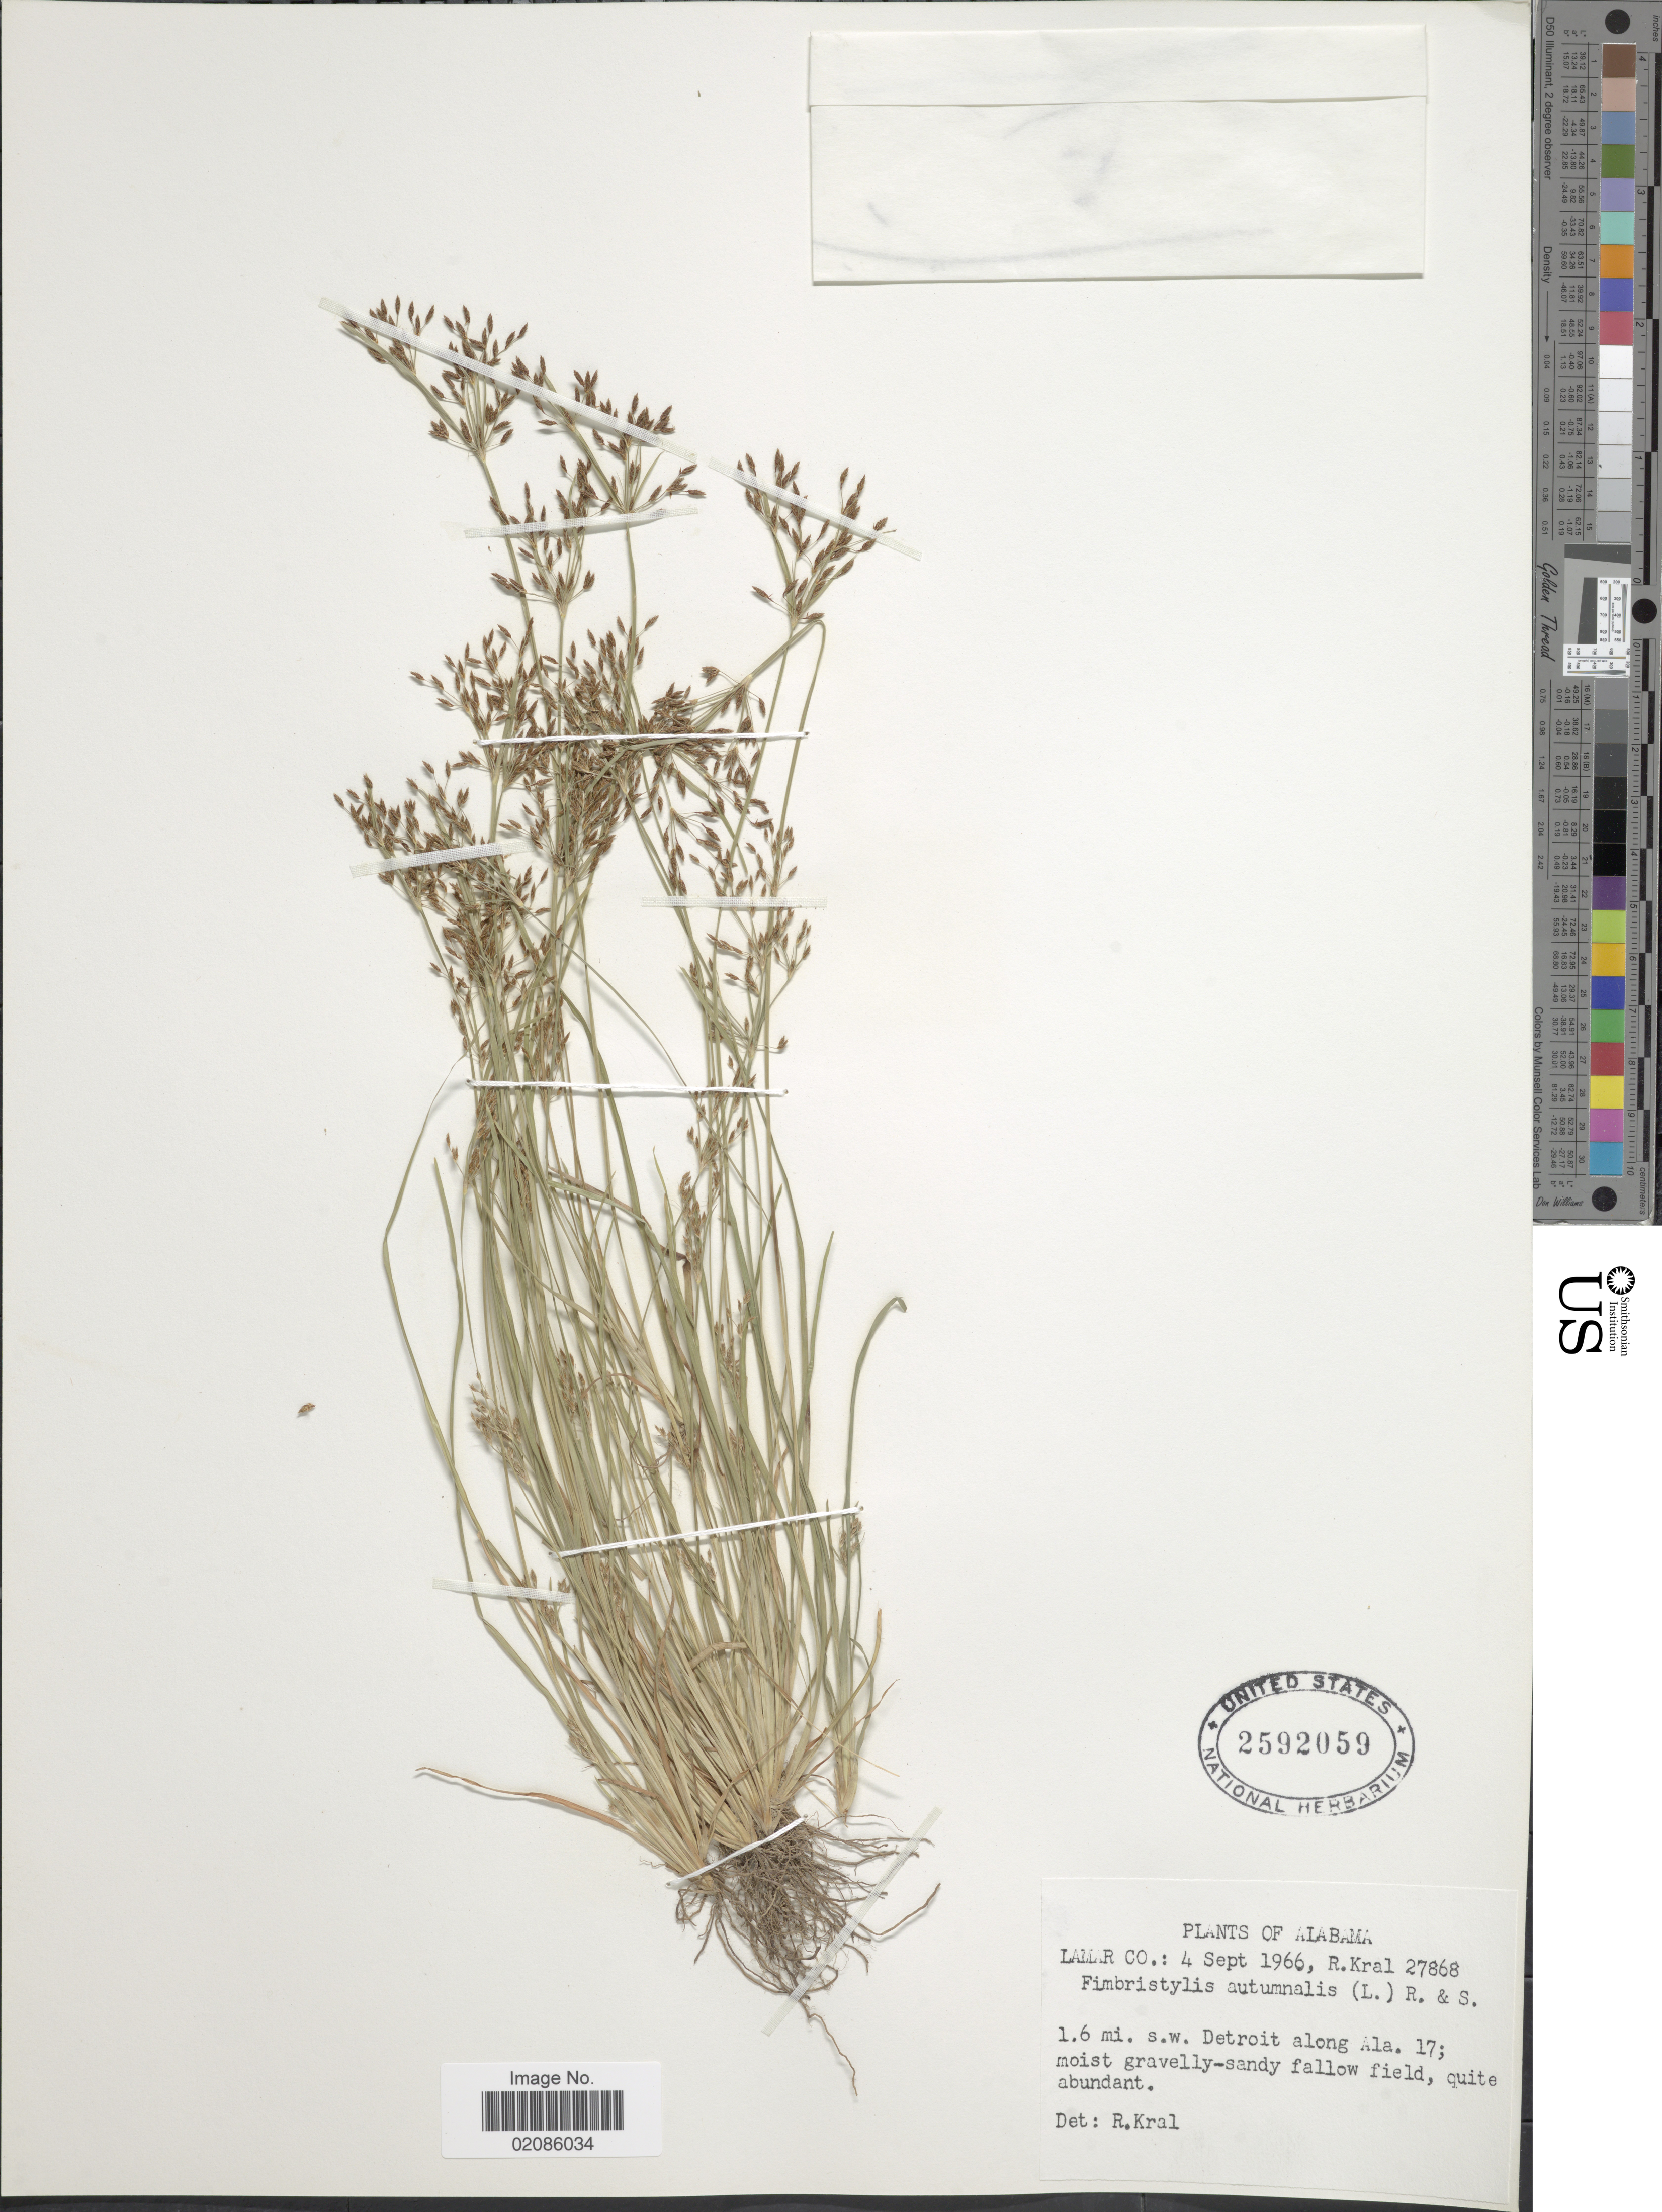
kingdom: Plantae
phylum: Tracheophyta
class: Liliopsida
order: Poales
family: Cyperaceae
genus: Fimbristylis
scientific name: Fimbristylis autumnalis (L.) Roem. & Schult.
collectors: R. Kral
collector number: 27868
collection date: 1966-09-04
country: United States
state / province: Alabama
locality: Lamar Co. 1.6 mi. s.w. Detroit along Ala. 17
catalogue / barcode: US 2592059